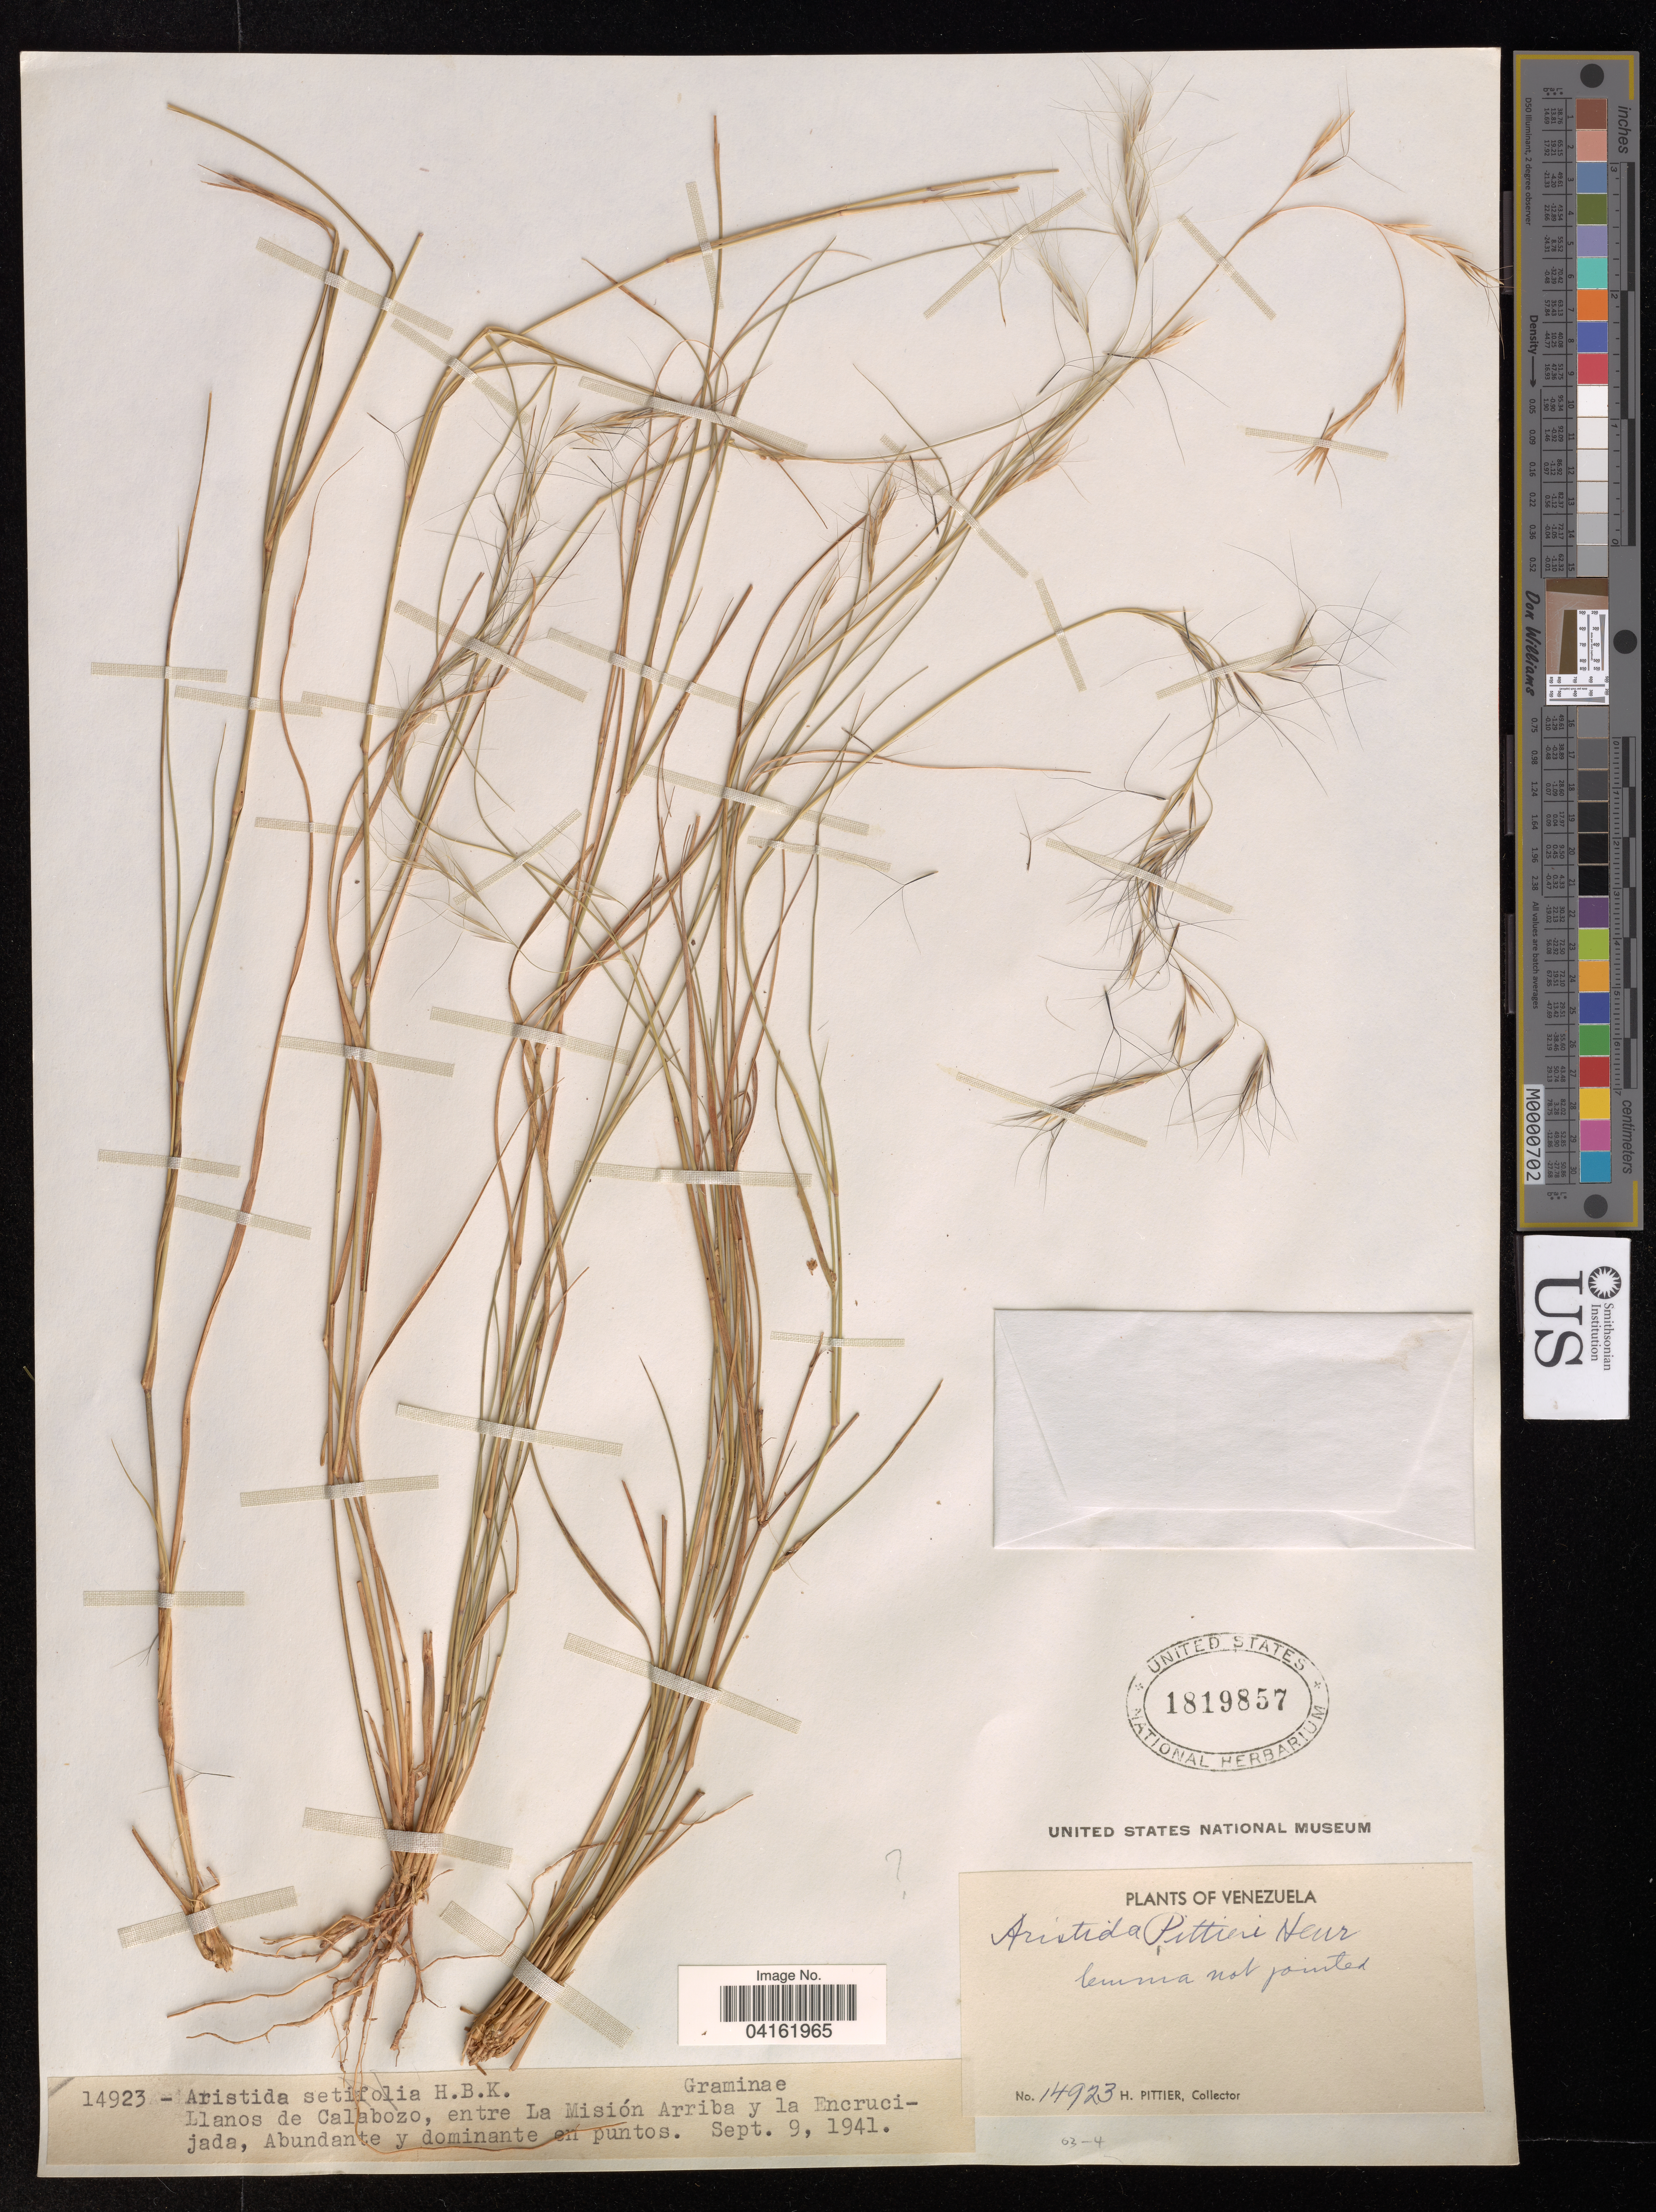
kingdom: Plantae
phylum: Tracheophyta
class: Liliopsida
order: Poales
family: Poaceae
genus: Aristida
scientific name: Aristida setifolia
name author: Kunth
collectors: H. F. Pittier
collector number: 14923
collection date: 1941-09-09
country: Venezuela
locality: Llanos de Calabozo, entre La Misión Arriba y la Encrucijada.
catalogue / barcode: US 1819857